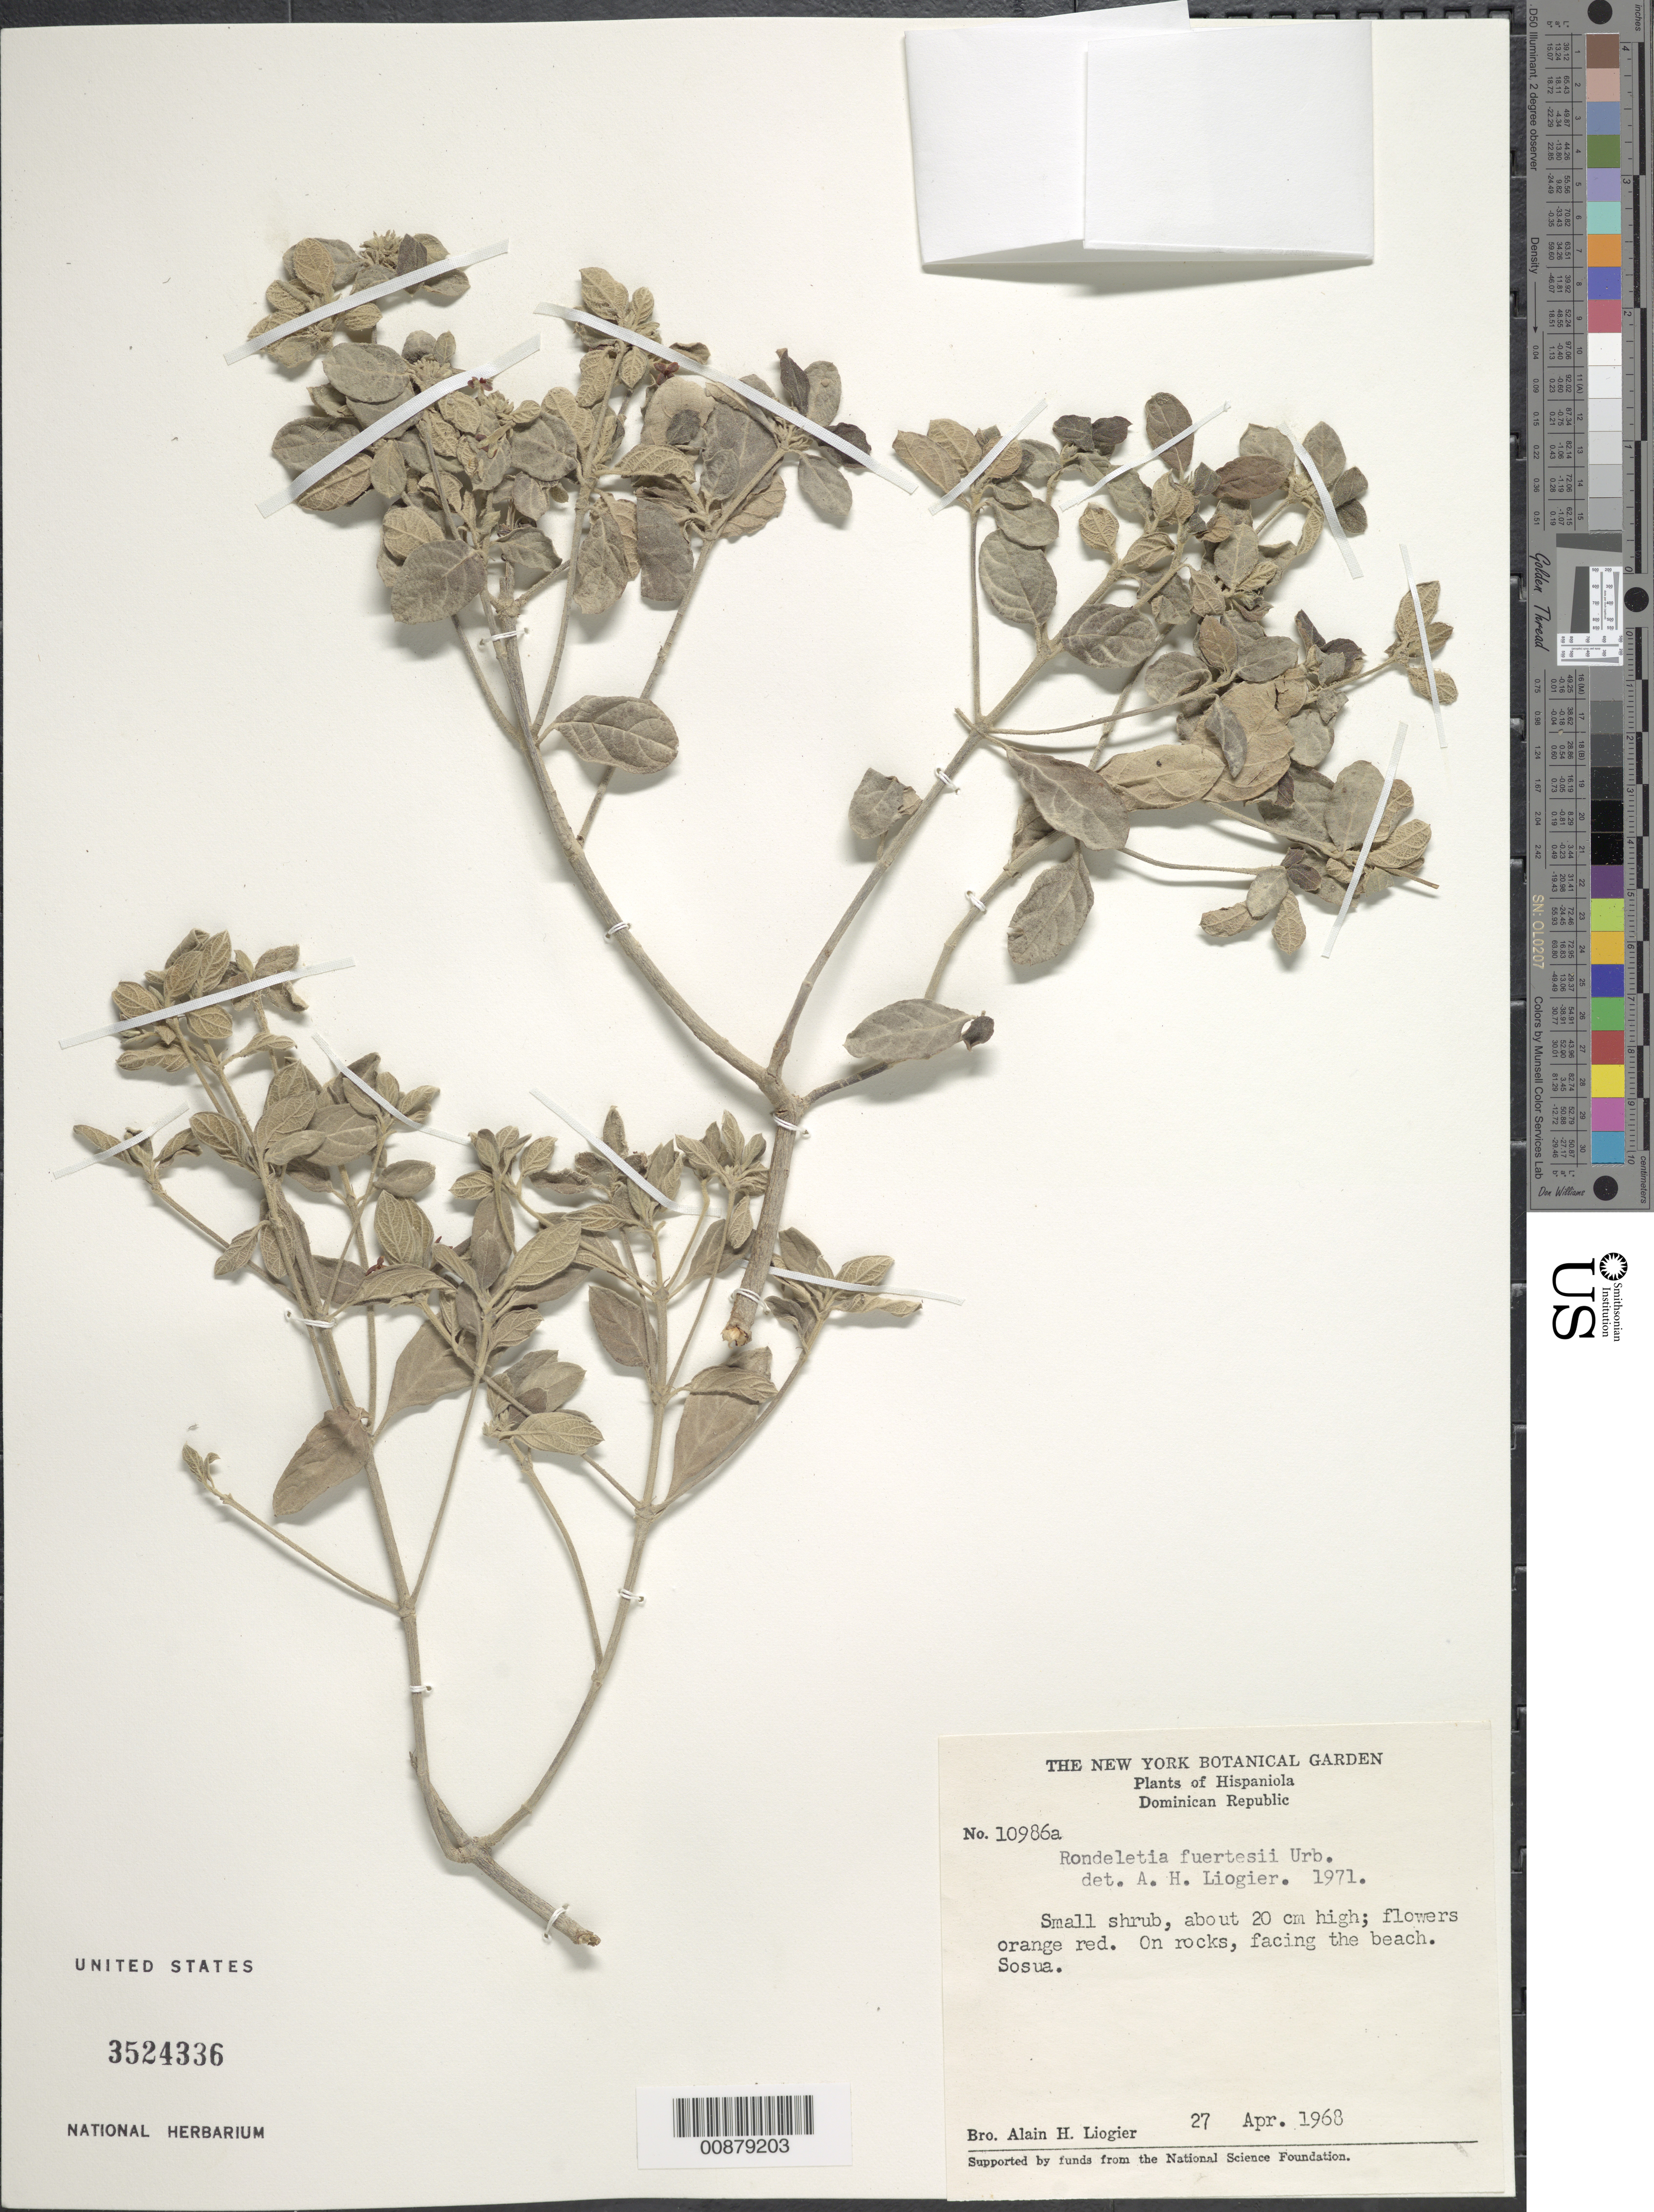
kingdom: Plantae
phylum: Tracheophyta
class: Magnoliopsida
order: Gentianales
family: Rubiaceae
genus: Rondeletia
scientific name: Rondeletia fuertesii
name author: Urb.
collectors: A. H. Liogier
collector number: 10986a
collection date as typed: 27 Apr 1968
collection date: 1968-04-27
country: Dominican Republic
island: Hispaniola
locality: Sosua.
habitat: On rocks, facing the beach.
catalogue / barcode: US 3524336